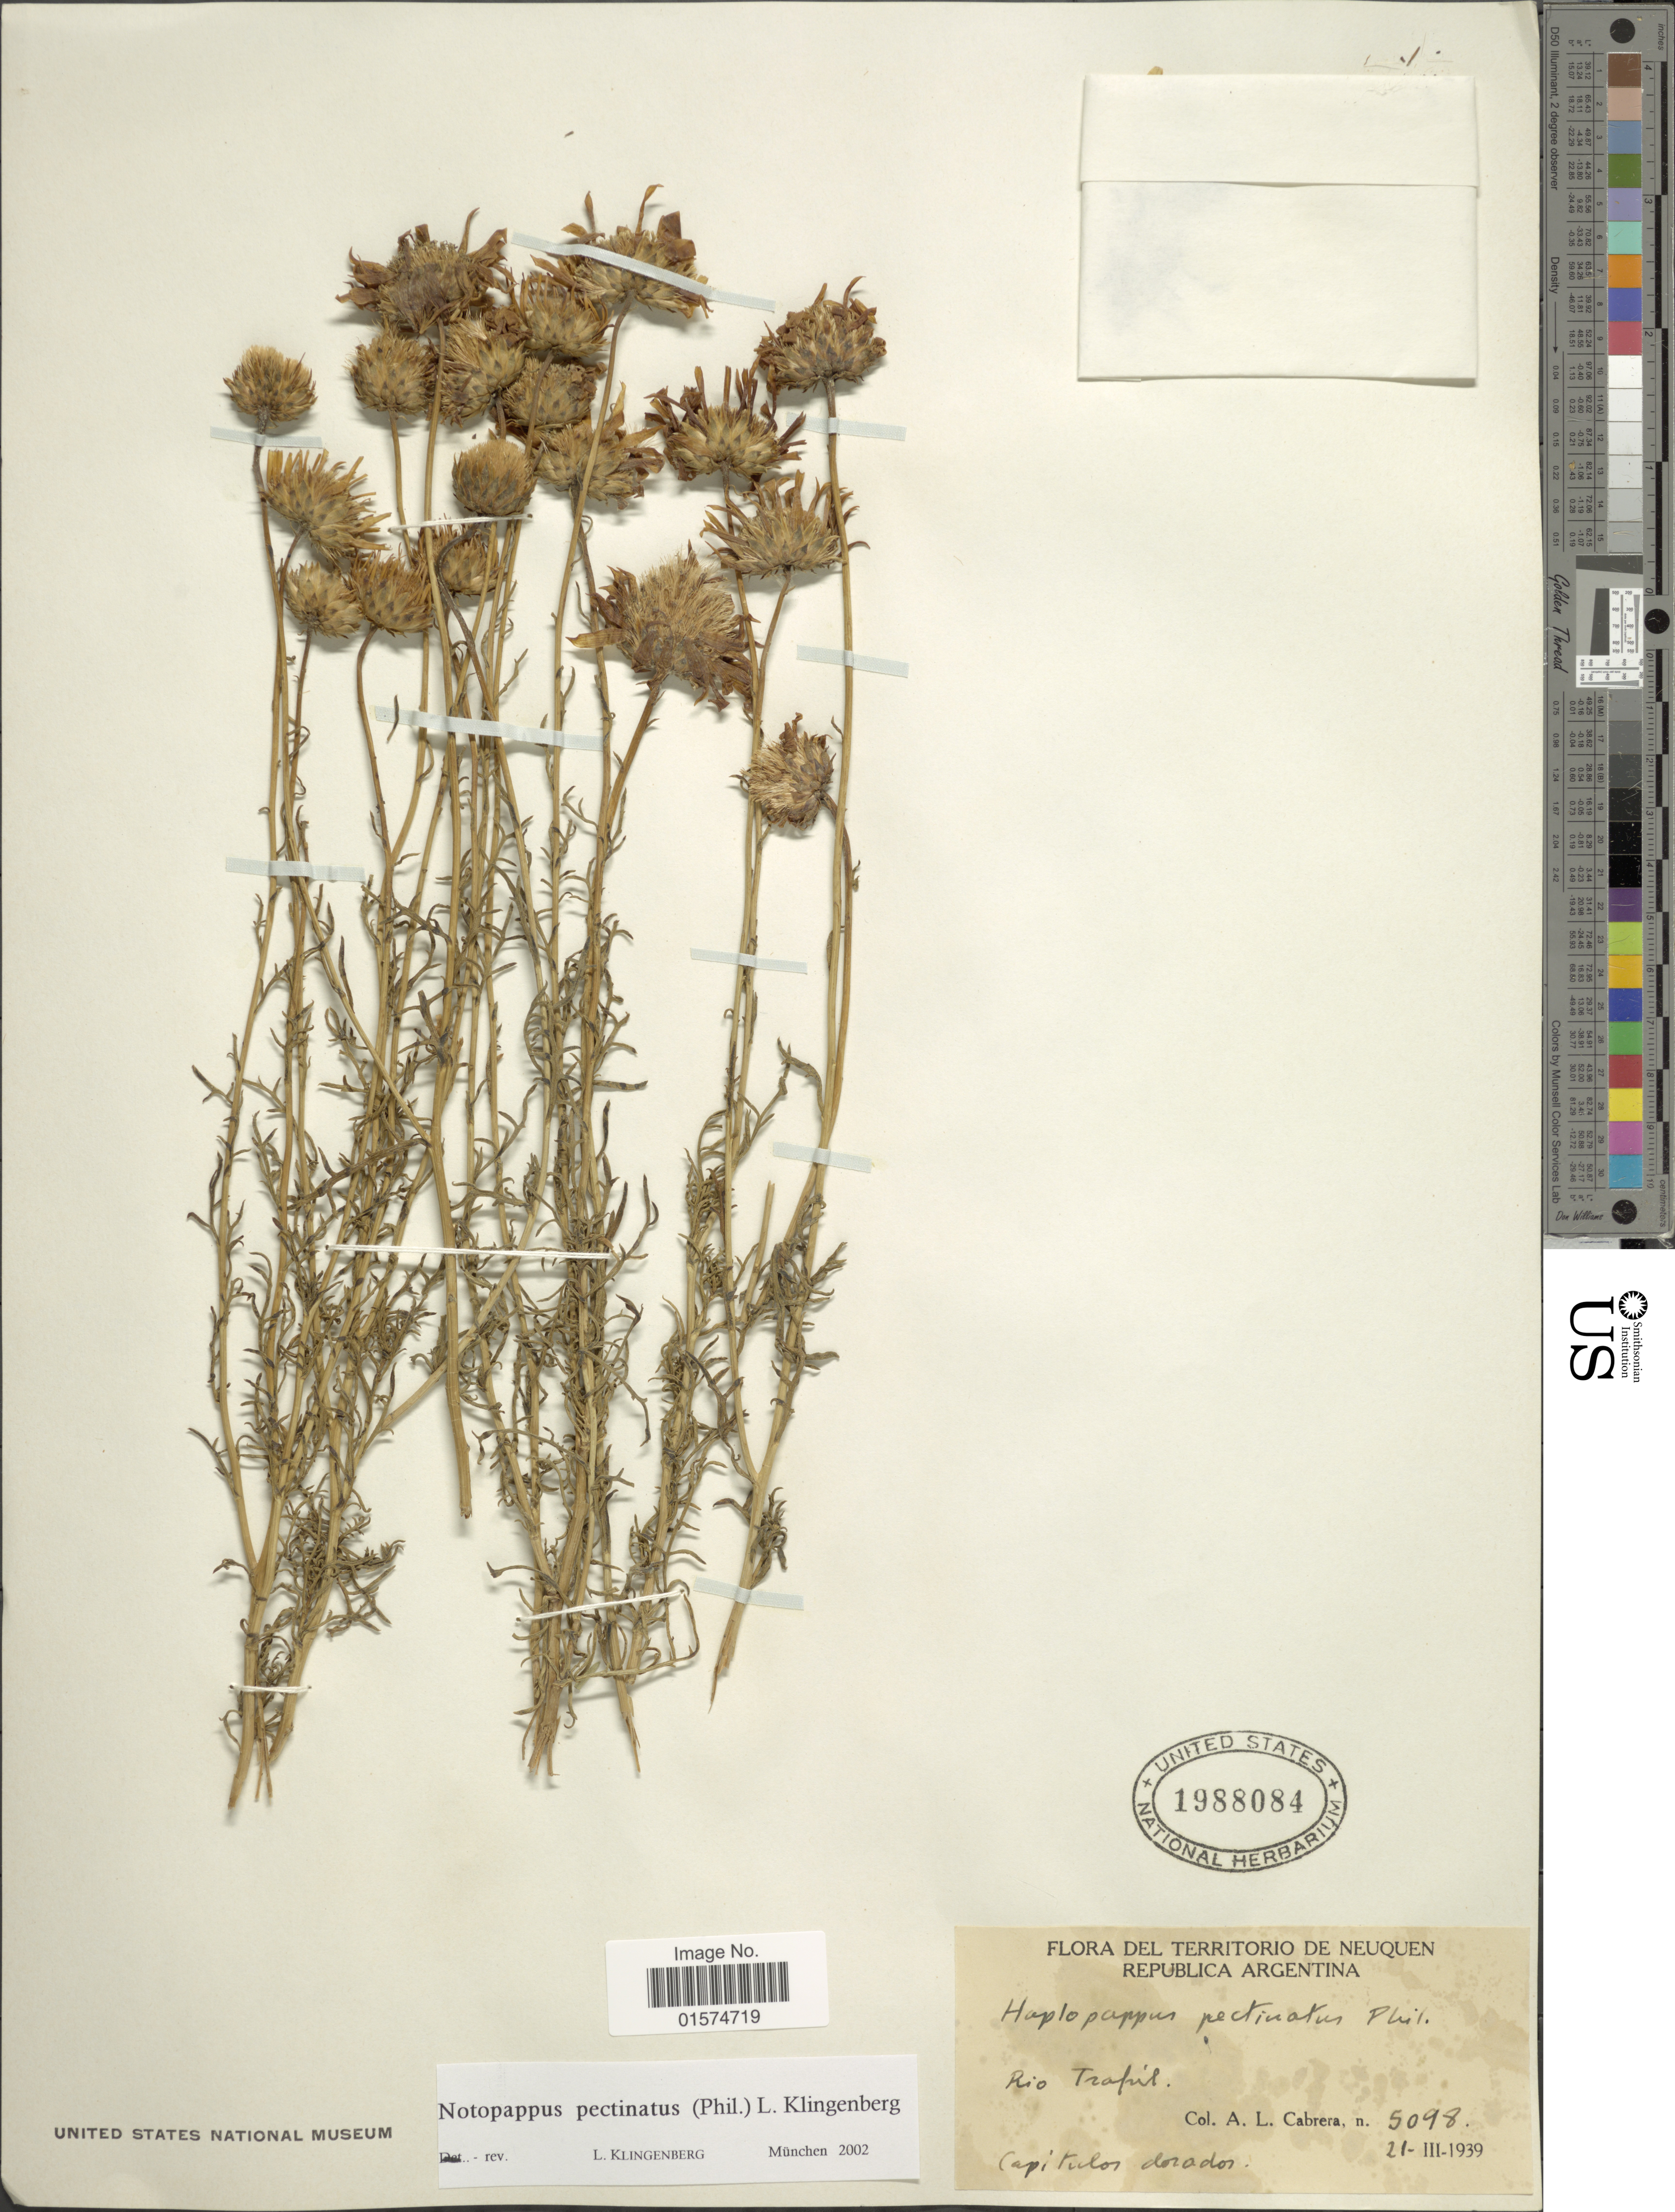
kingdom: Plantae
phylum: Tracheophyta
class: Magnoliopsida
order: Asterales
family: Asteraceae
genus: Notopappus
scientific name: Notopappus pectinatus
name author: (Phil.) Klingenb.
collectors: A. L. Cabrera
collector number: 5098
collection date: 1939-03-21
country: Argentina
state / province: Neuquen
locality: Rio Traful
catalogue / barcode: US 1988084